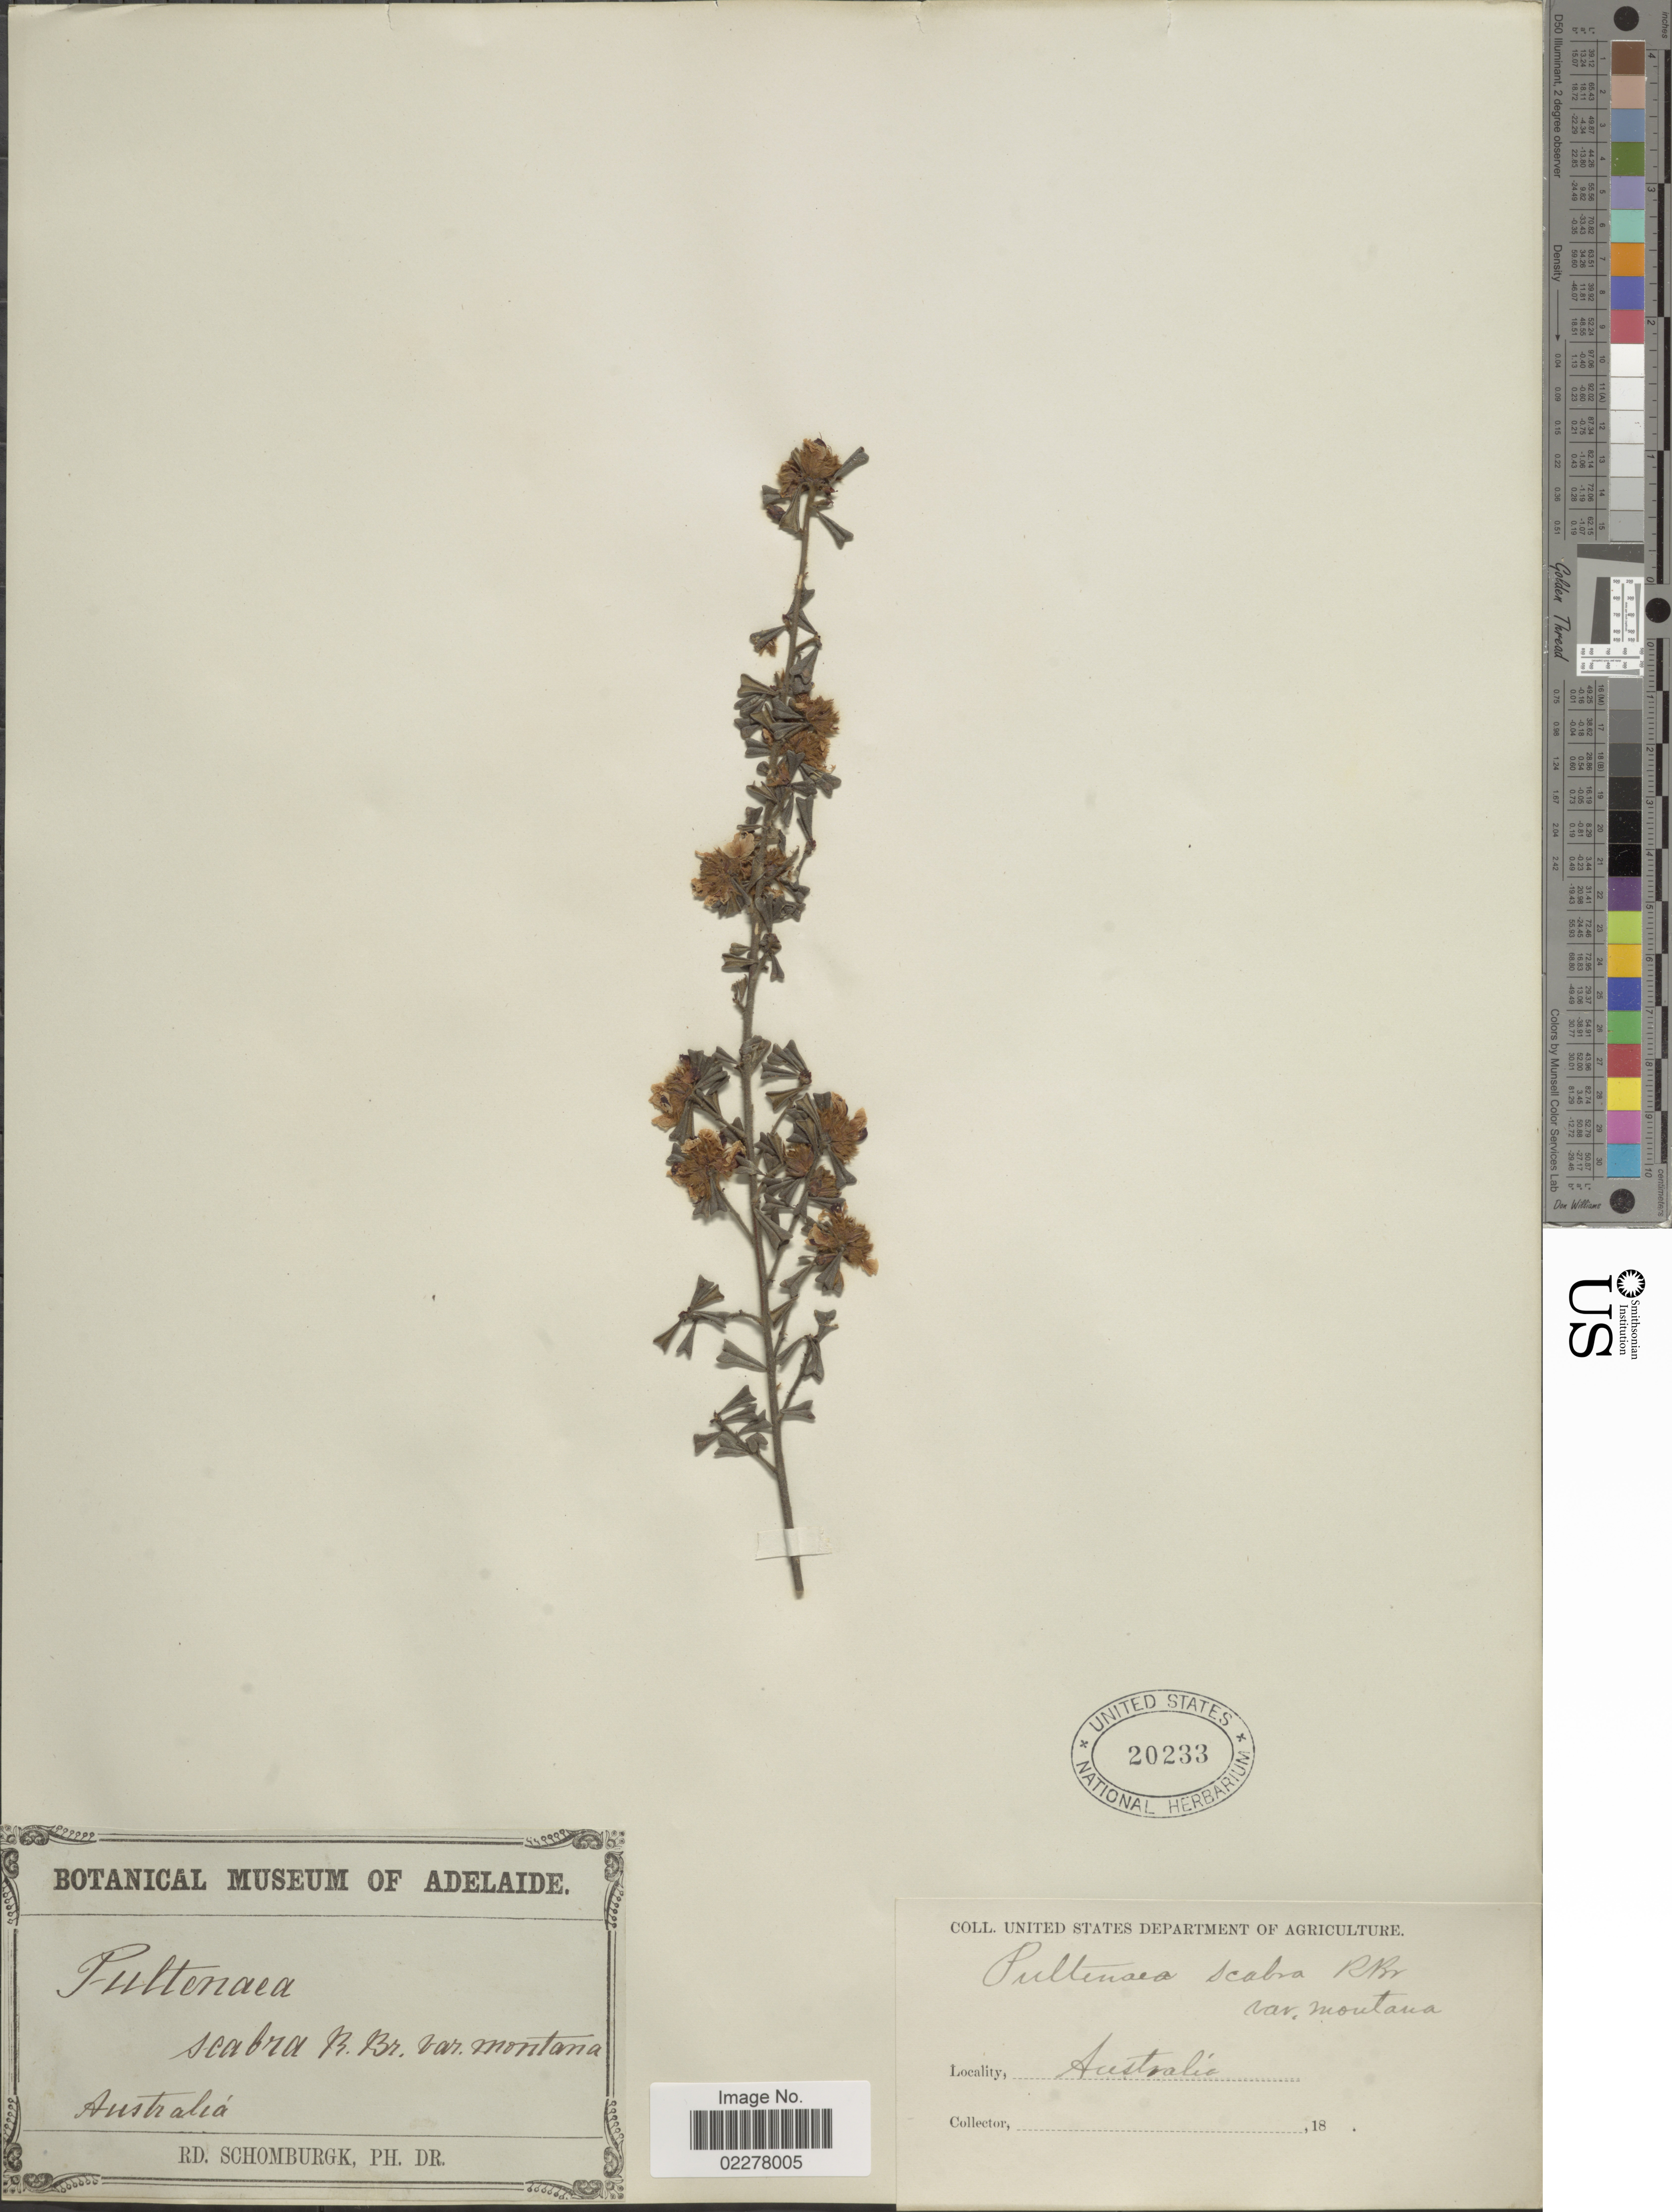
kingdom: Plantae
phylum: Tracheophyta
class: Magnoliopsida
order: Fabales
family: Fabaceae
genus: Pultenaea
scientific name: Pultenaea scabra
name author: R. Br.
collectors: M. R. Schomburgk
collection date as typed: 18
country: Australia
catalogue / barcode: US 20233